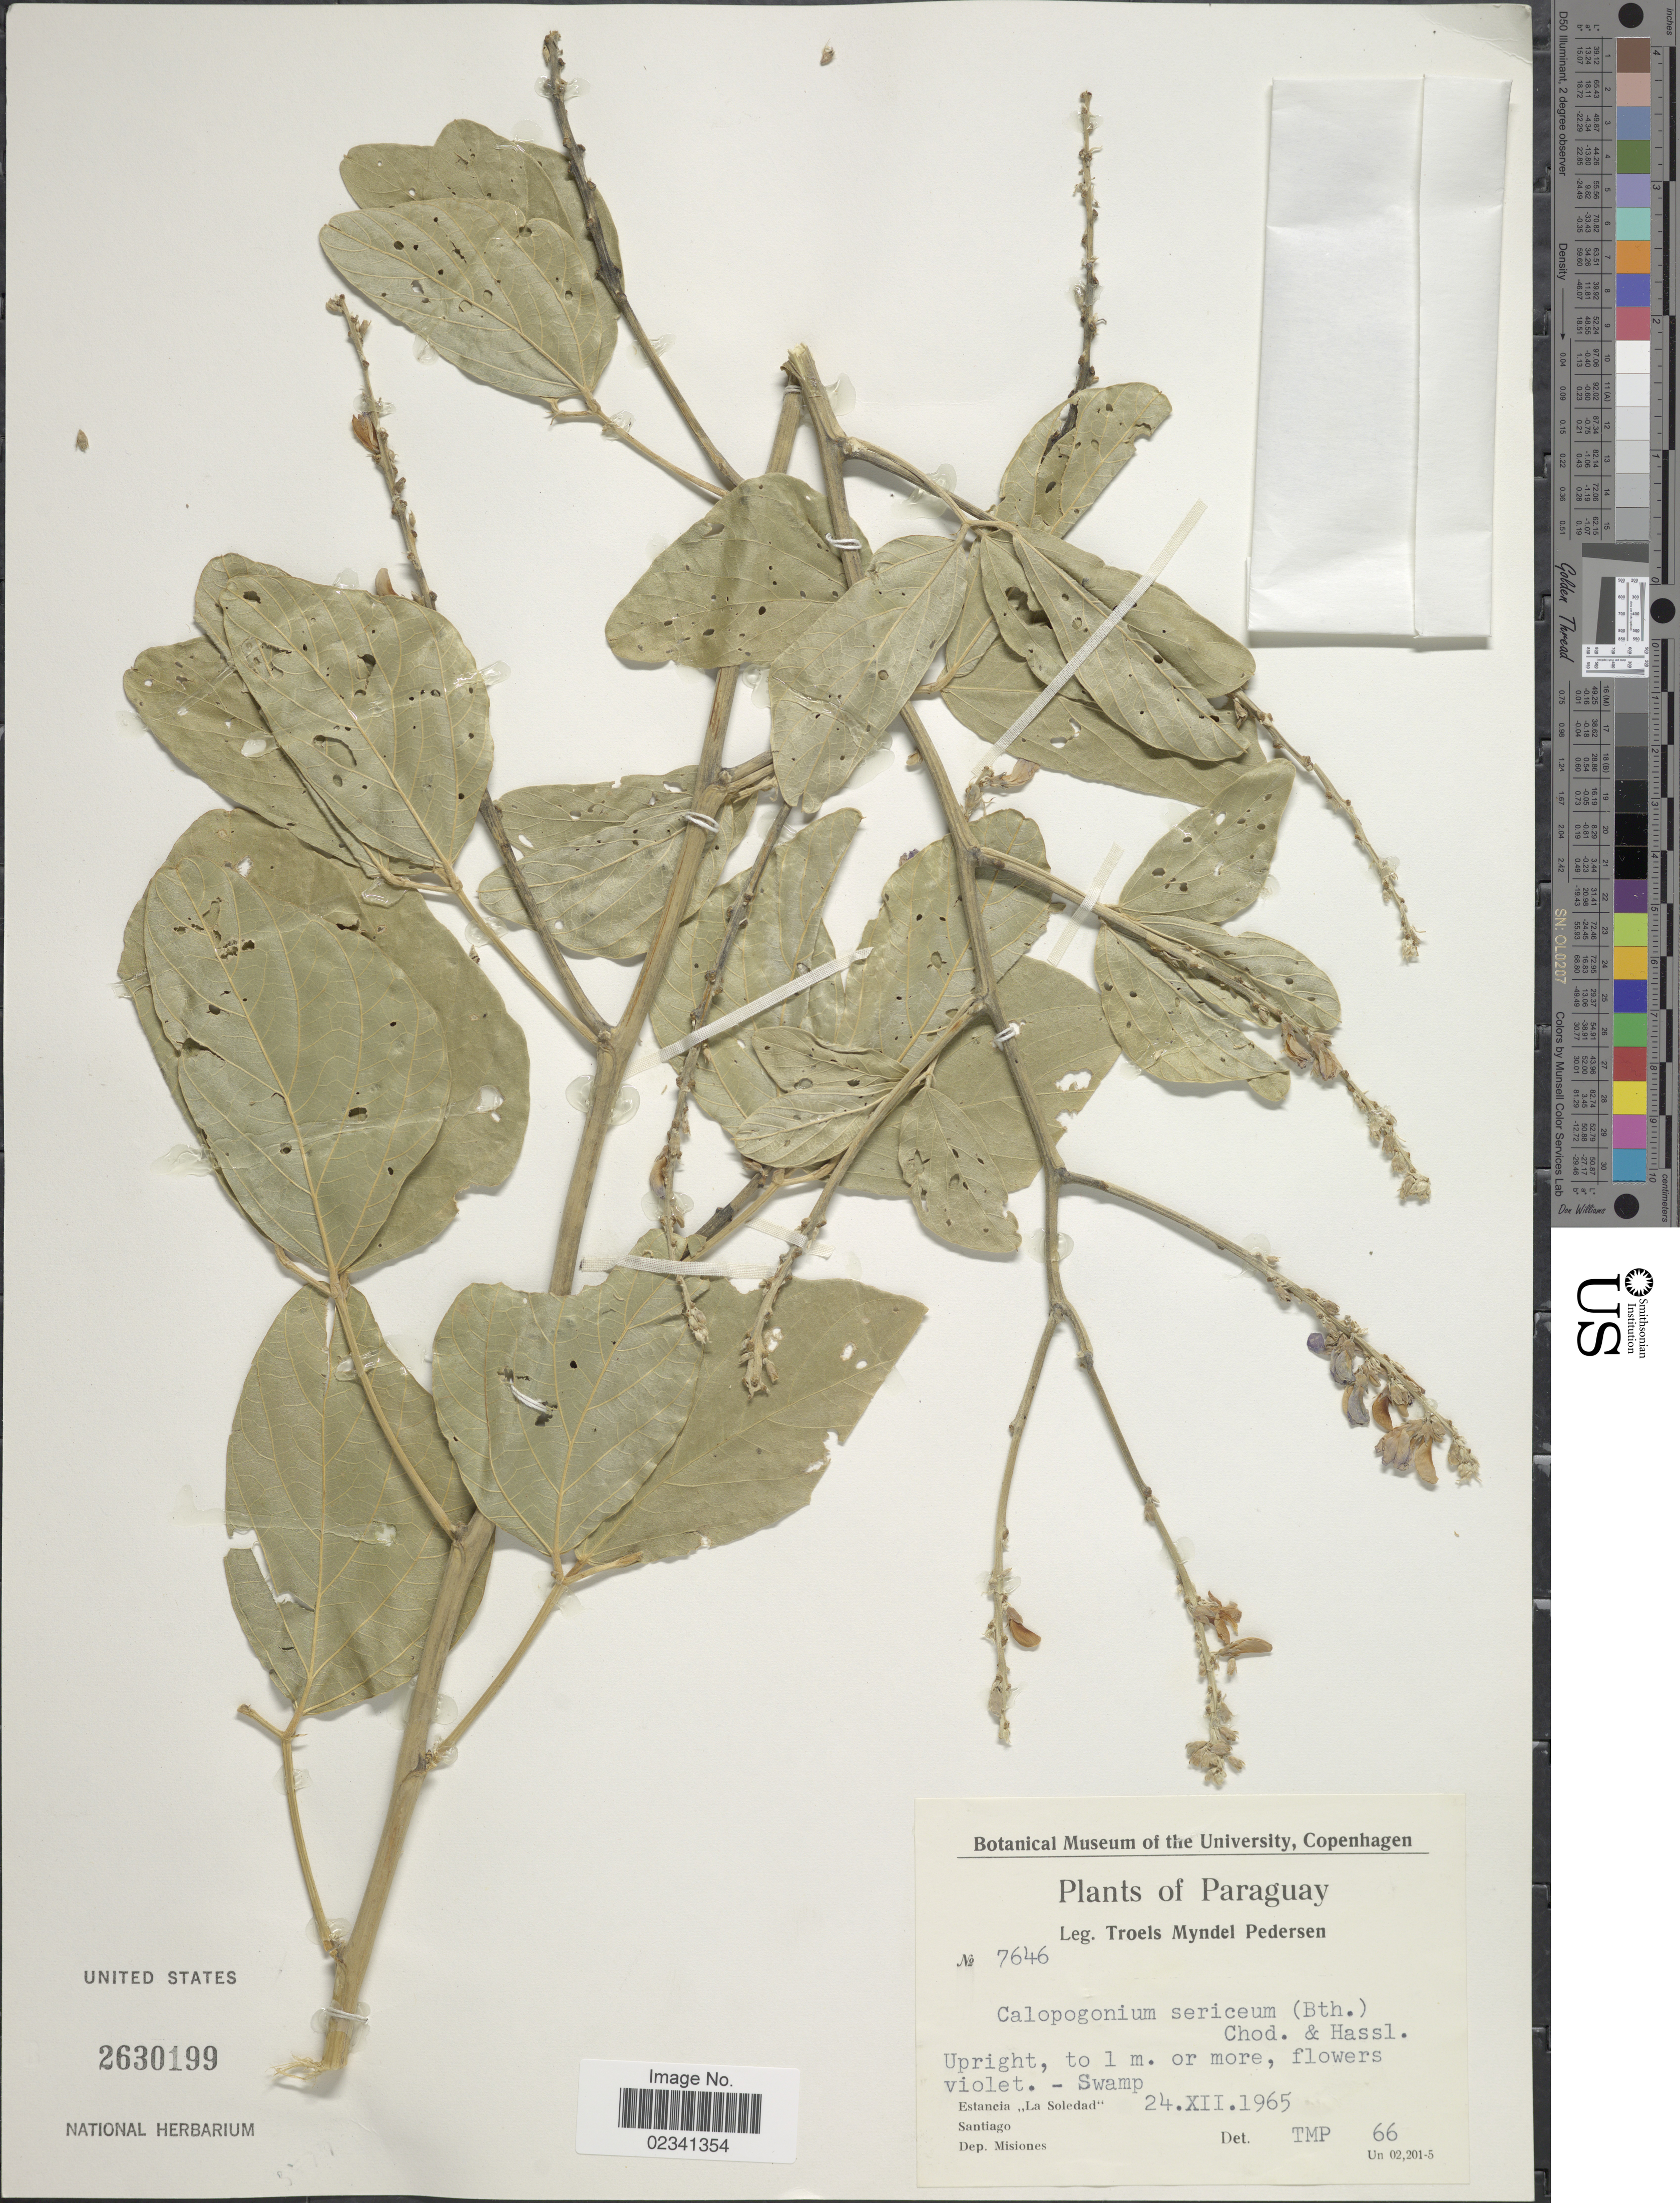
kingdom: Plantae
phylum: Tracheophyta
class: Magnoliopsida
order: Fabales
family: Fabaceae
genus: Calopogonium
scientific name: Calopogonium sericeum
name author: (Benth.) Chodat & Hassl.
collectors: T. Pederson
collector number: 7646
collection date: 1965-12-24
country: Paraguay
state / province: Misiones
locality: Estancia "La Soledad", Santiago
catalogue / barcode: US 2630199